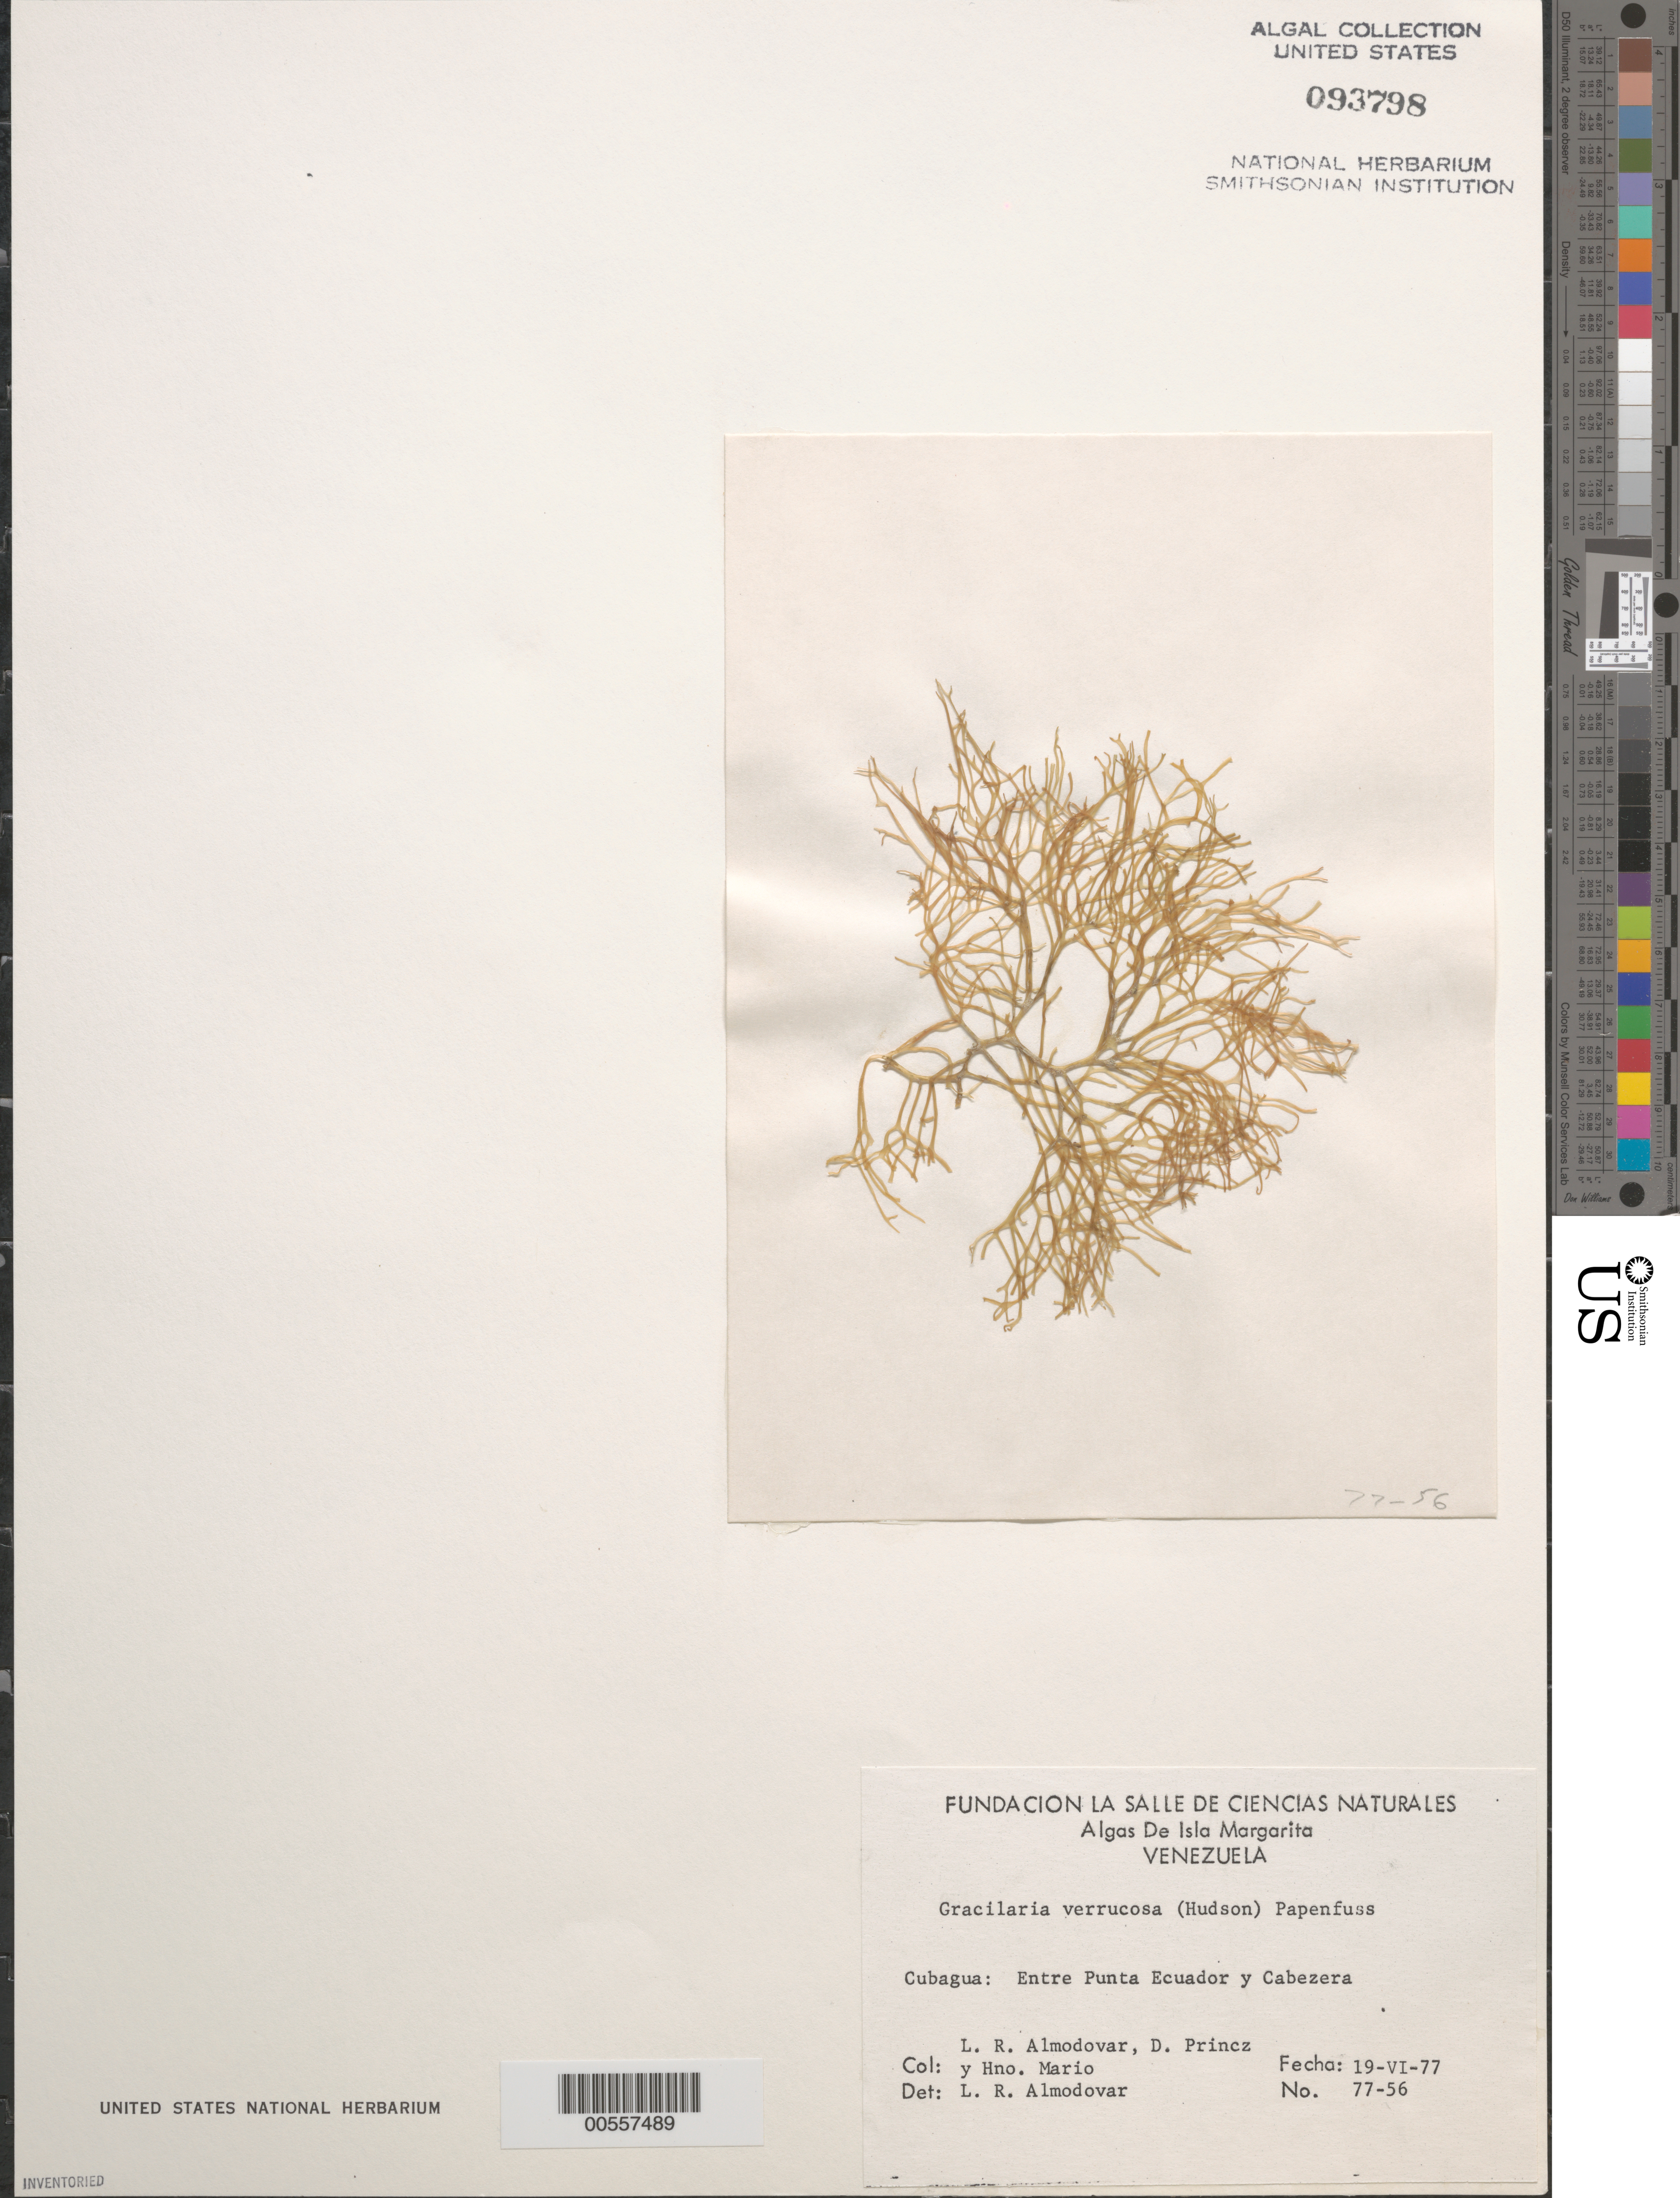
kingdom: Plantae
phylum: Rhodophyta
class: Florideophyceae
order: Gracilariales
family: Gracilariaceae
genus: Gracilariopsis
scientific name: Gracilariopsis longissima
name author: (S.G. Gmel.) Steentoft et al.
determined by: Algae name updating Project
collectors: L. Almodovar, D. Princz & H. Mario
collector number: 77-56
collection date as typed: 19 Jun 1977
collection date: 1977-06-19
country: Venezuela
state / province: Nueva Esparta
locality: Isla cubagua, between punta ecuador and cabezera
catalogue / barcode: US 93798